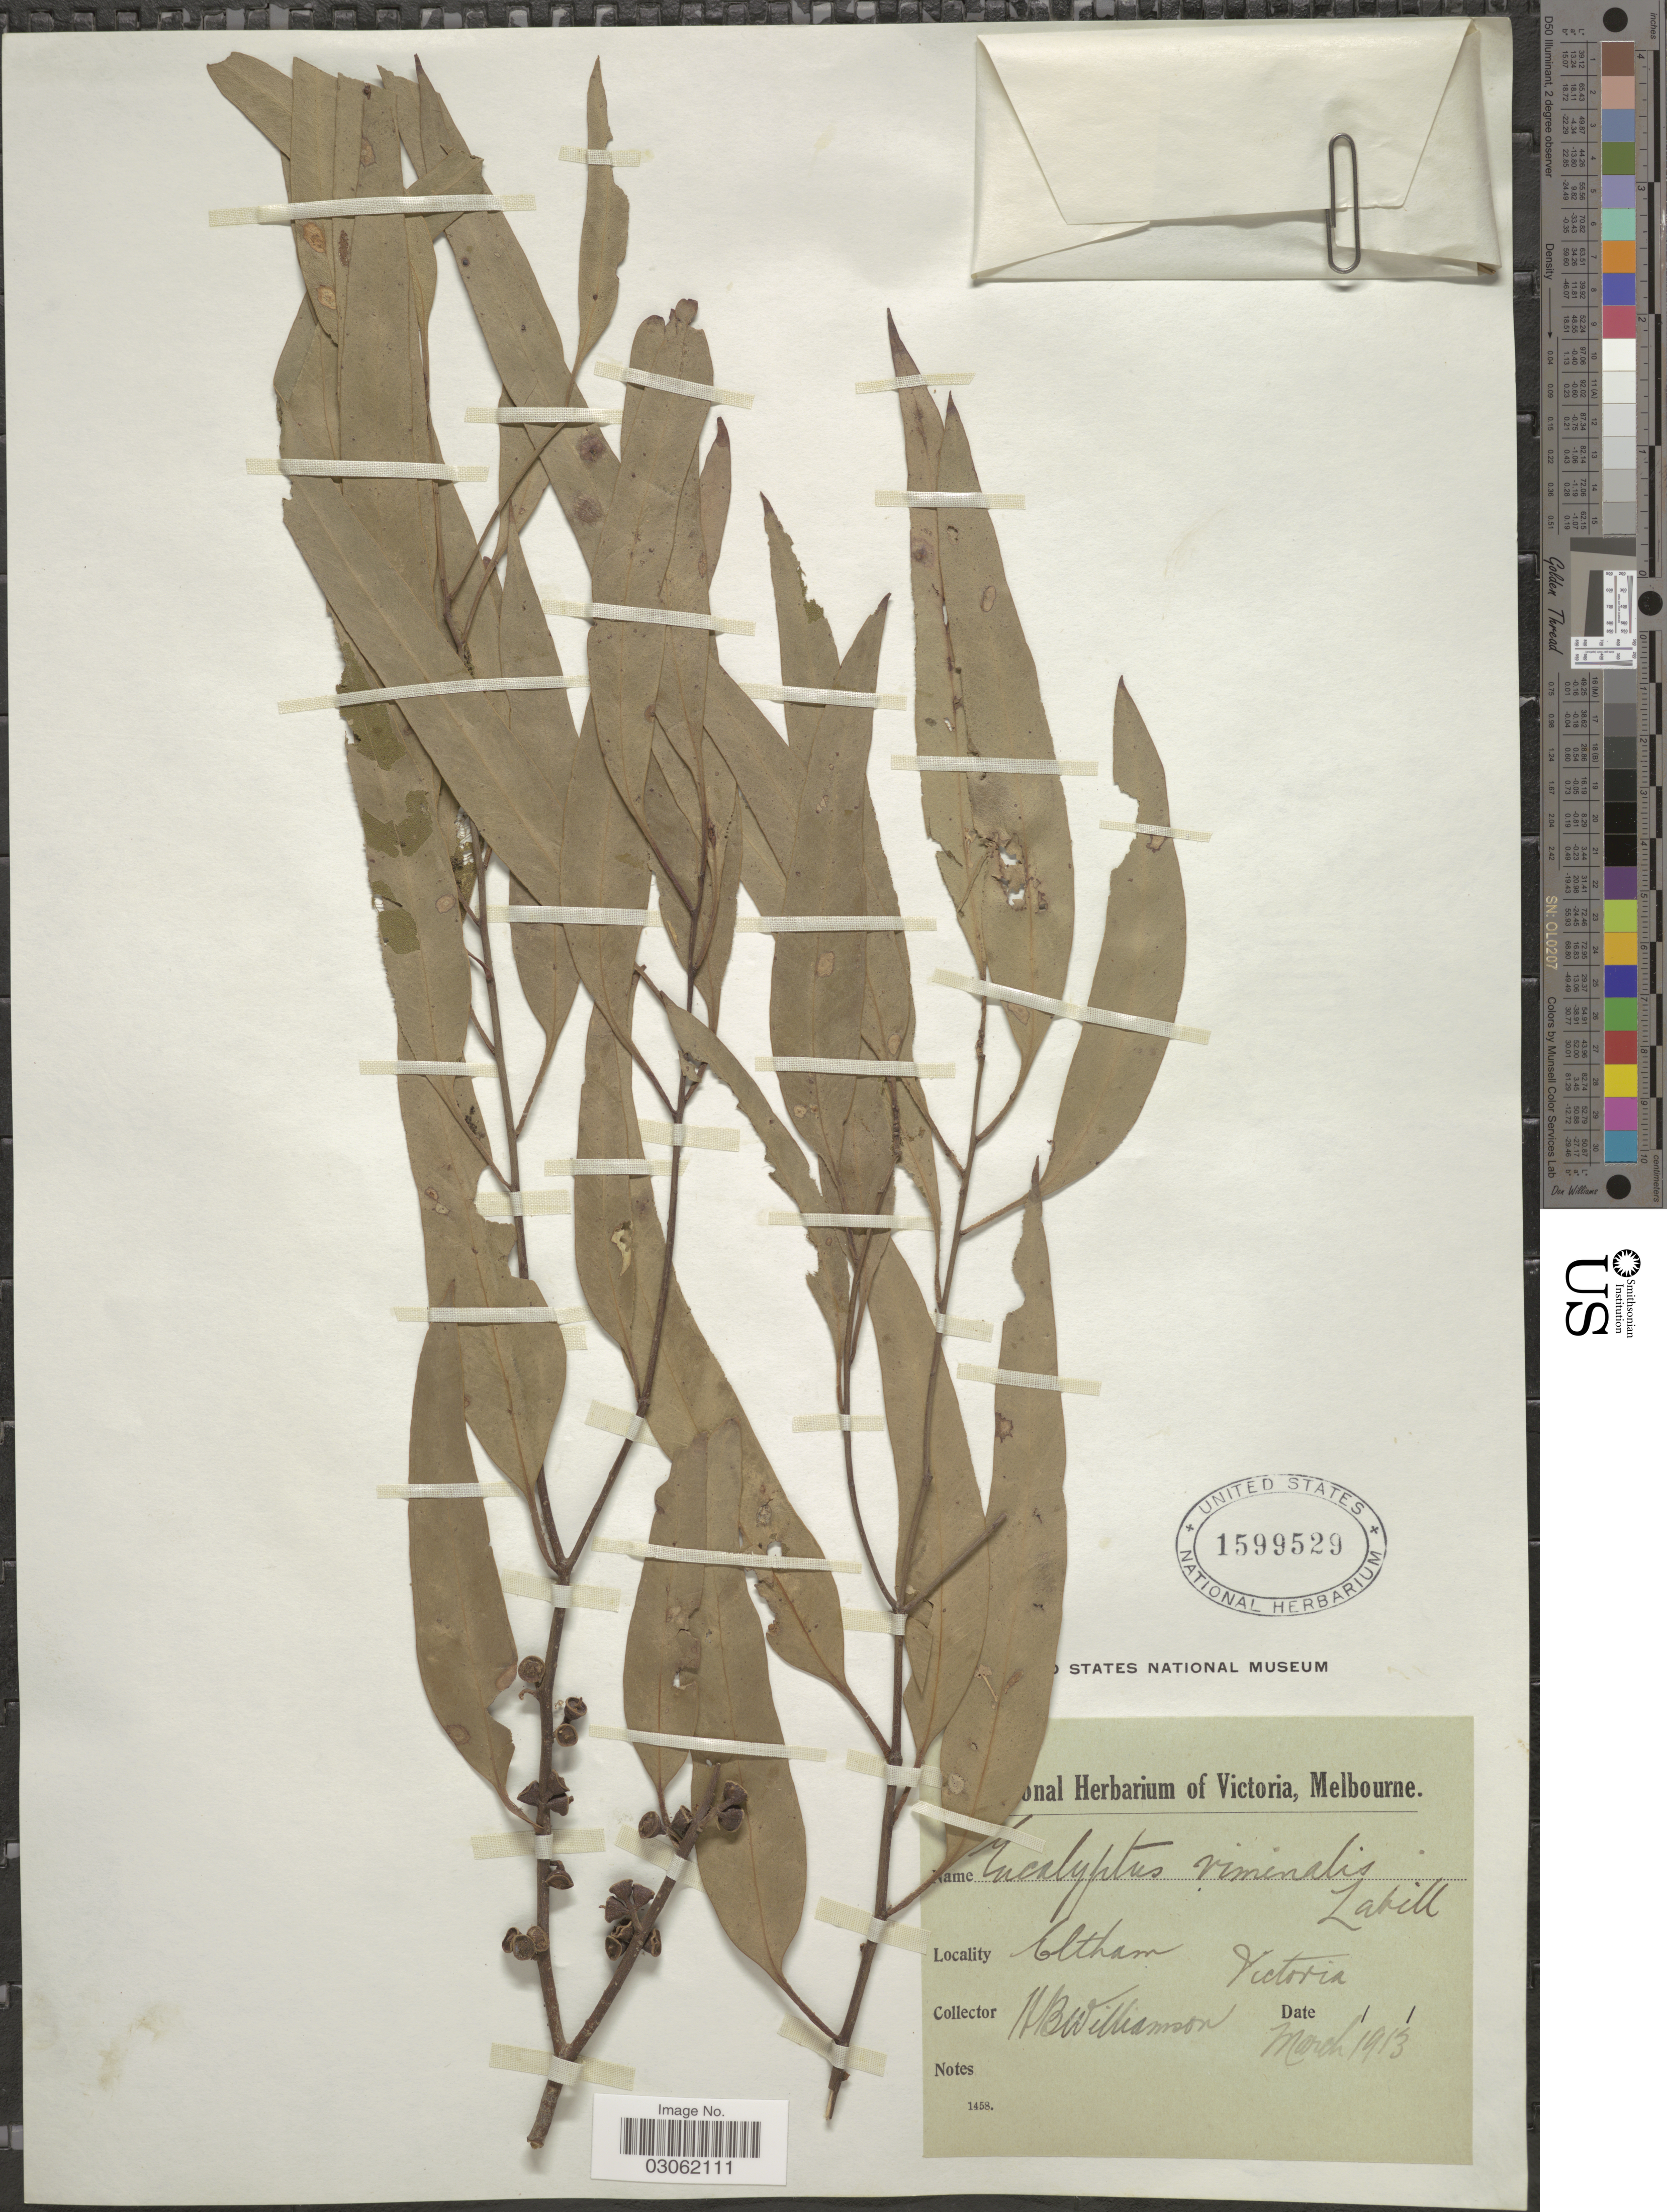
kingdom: Plantae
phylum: Tracheophyta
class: Magnoliopsida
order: Myrtales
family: Myrtaceae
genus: Eucalyptus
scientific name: Eucalyptus viminalis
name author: Labill.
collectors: H. Williamson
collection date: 1913-03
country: Australia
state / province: Victoria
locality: Eltham. Victoria.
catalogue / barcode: US 1599529